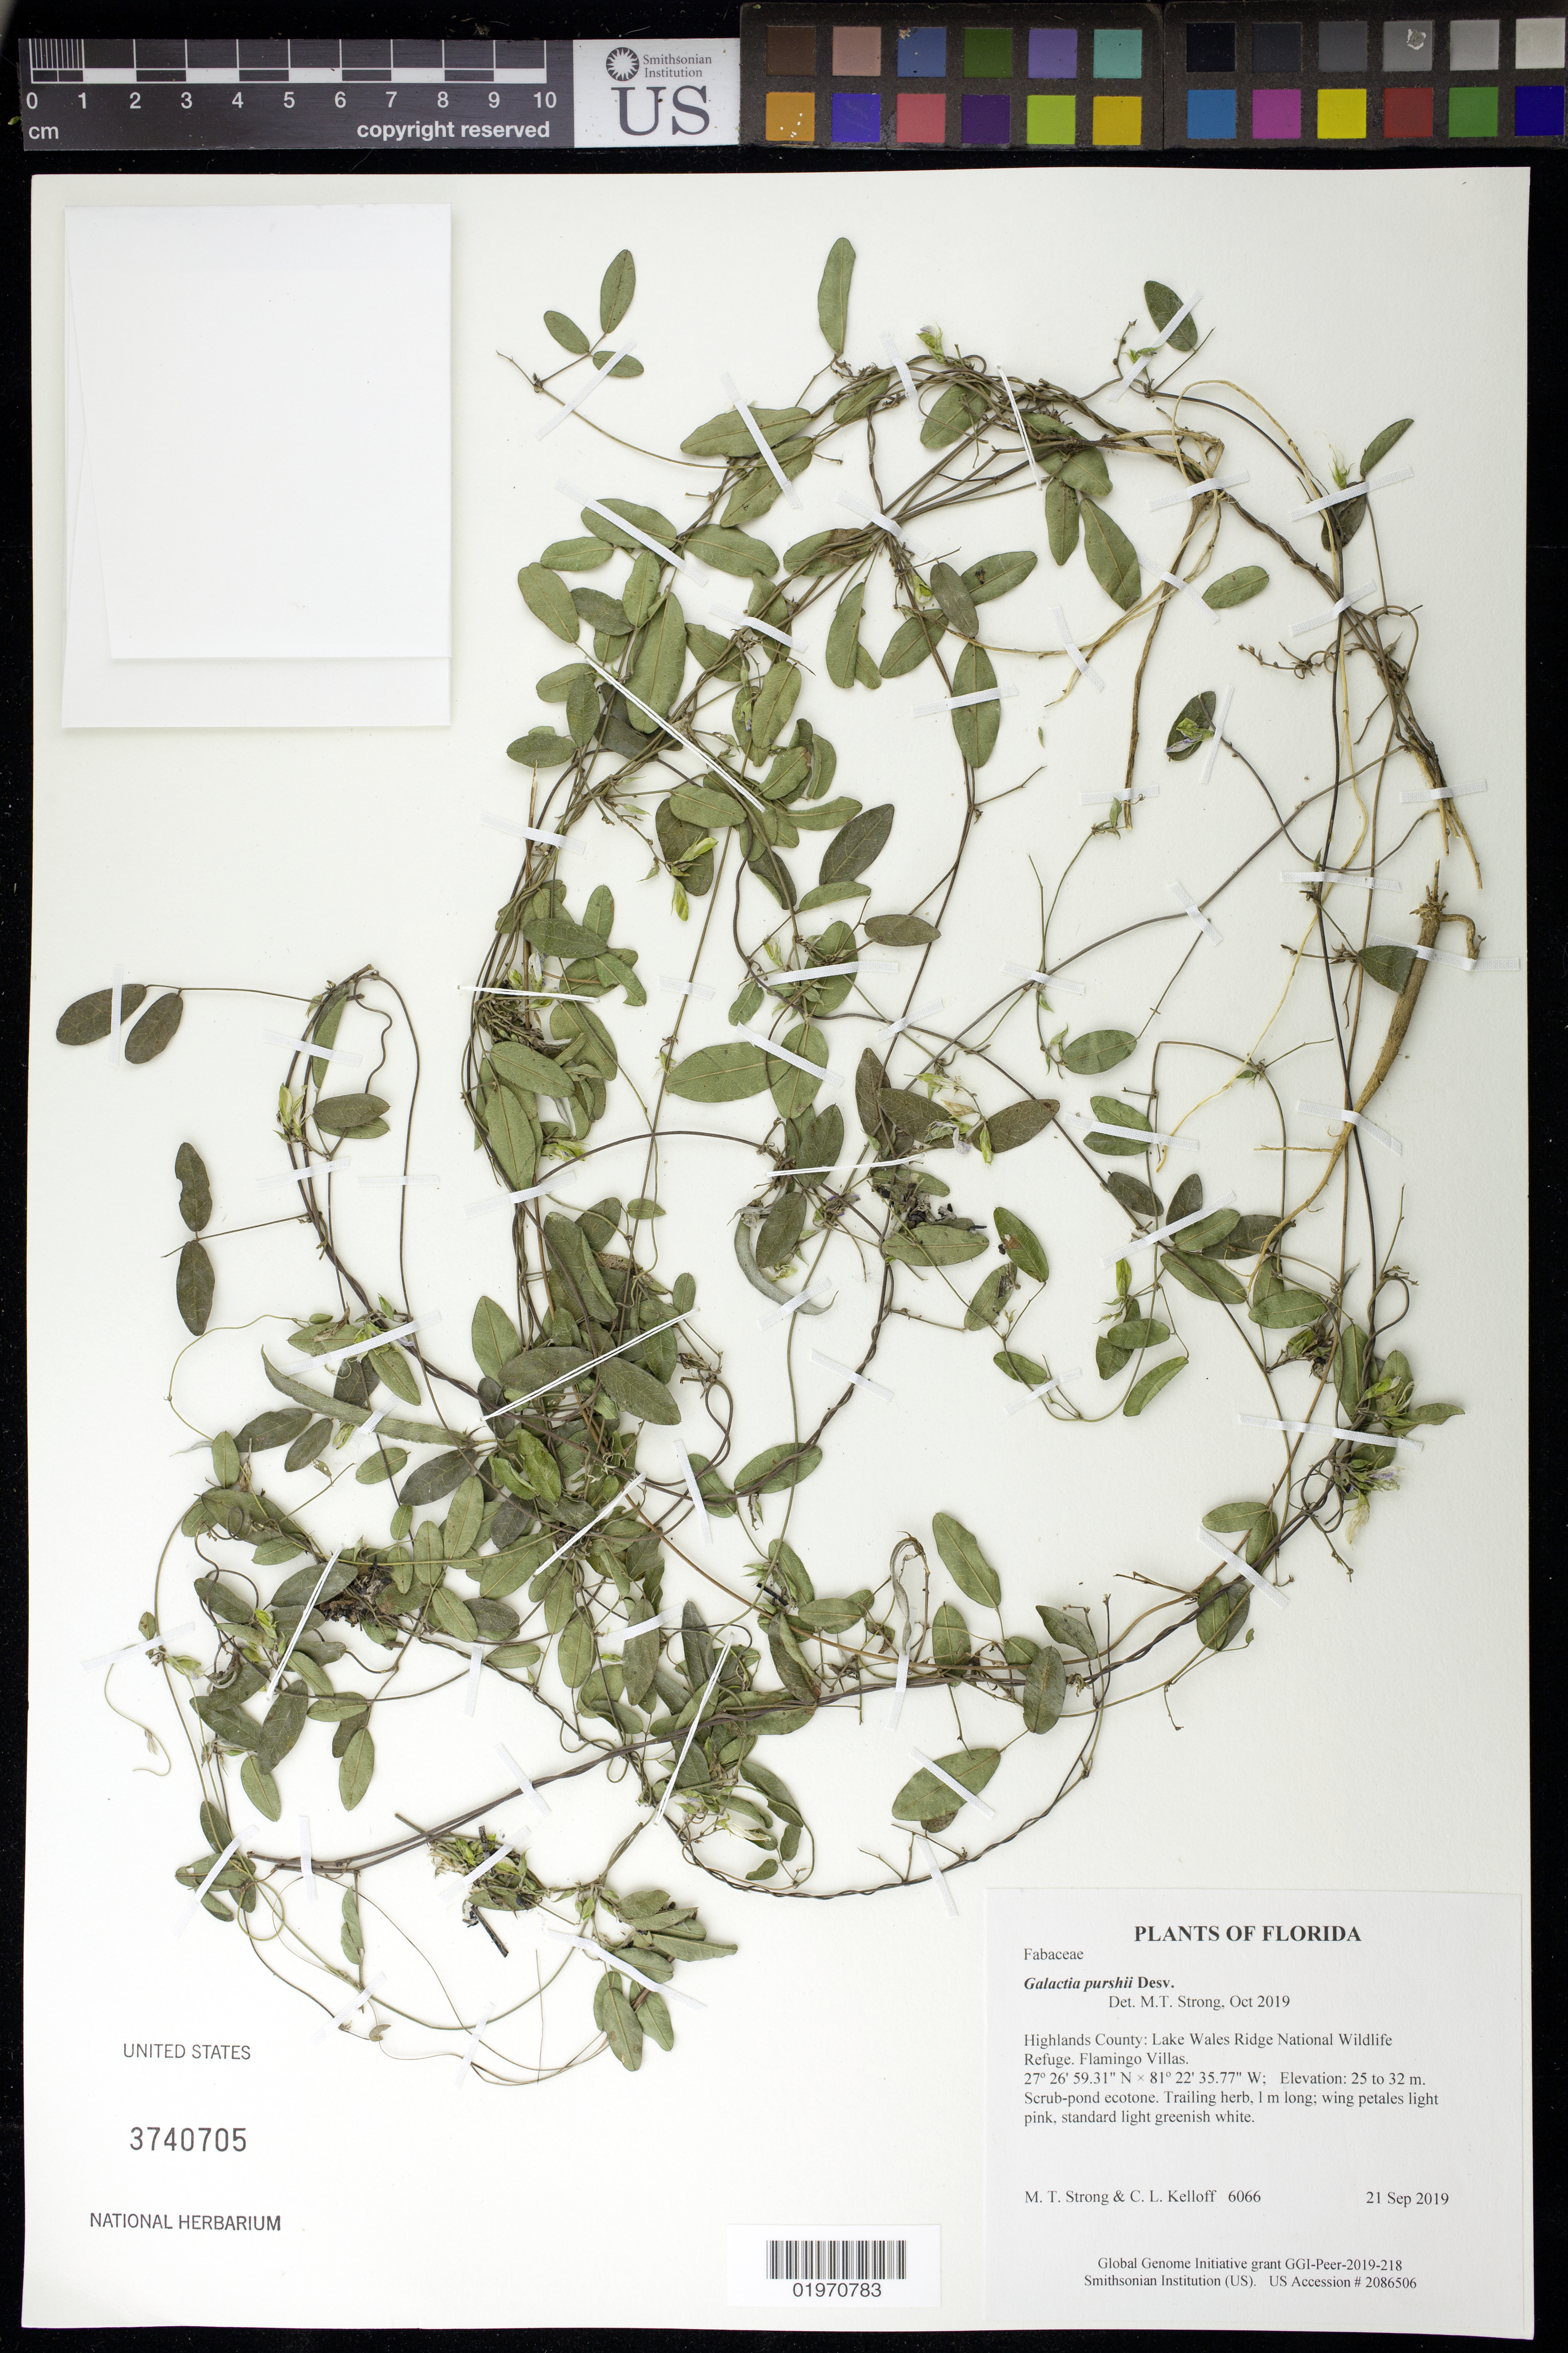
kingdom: Plantae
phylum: Tracheophyta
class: Magnoliopsida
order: Fabales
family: Fabaceae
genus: Galactia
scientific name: Galactia purshii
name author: Desv.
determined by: Strong, Mark T., (BOT), Smithsonian Institution - National Museum of Natural History (UNITED STATES)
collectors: M. T. Strong & C. L. Kelloff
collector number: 6066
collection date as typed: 21 Sep 2019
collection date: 2019-09-21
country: United States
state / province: Florida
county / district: Highlands County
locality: Lake Wales Ridge National Wildlife Refuge. Flamingo Villas.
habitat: Scrub-pond ecotone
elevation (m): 25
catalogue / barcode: US 3740705